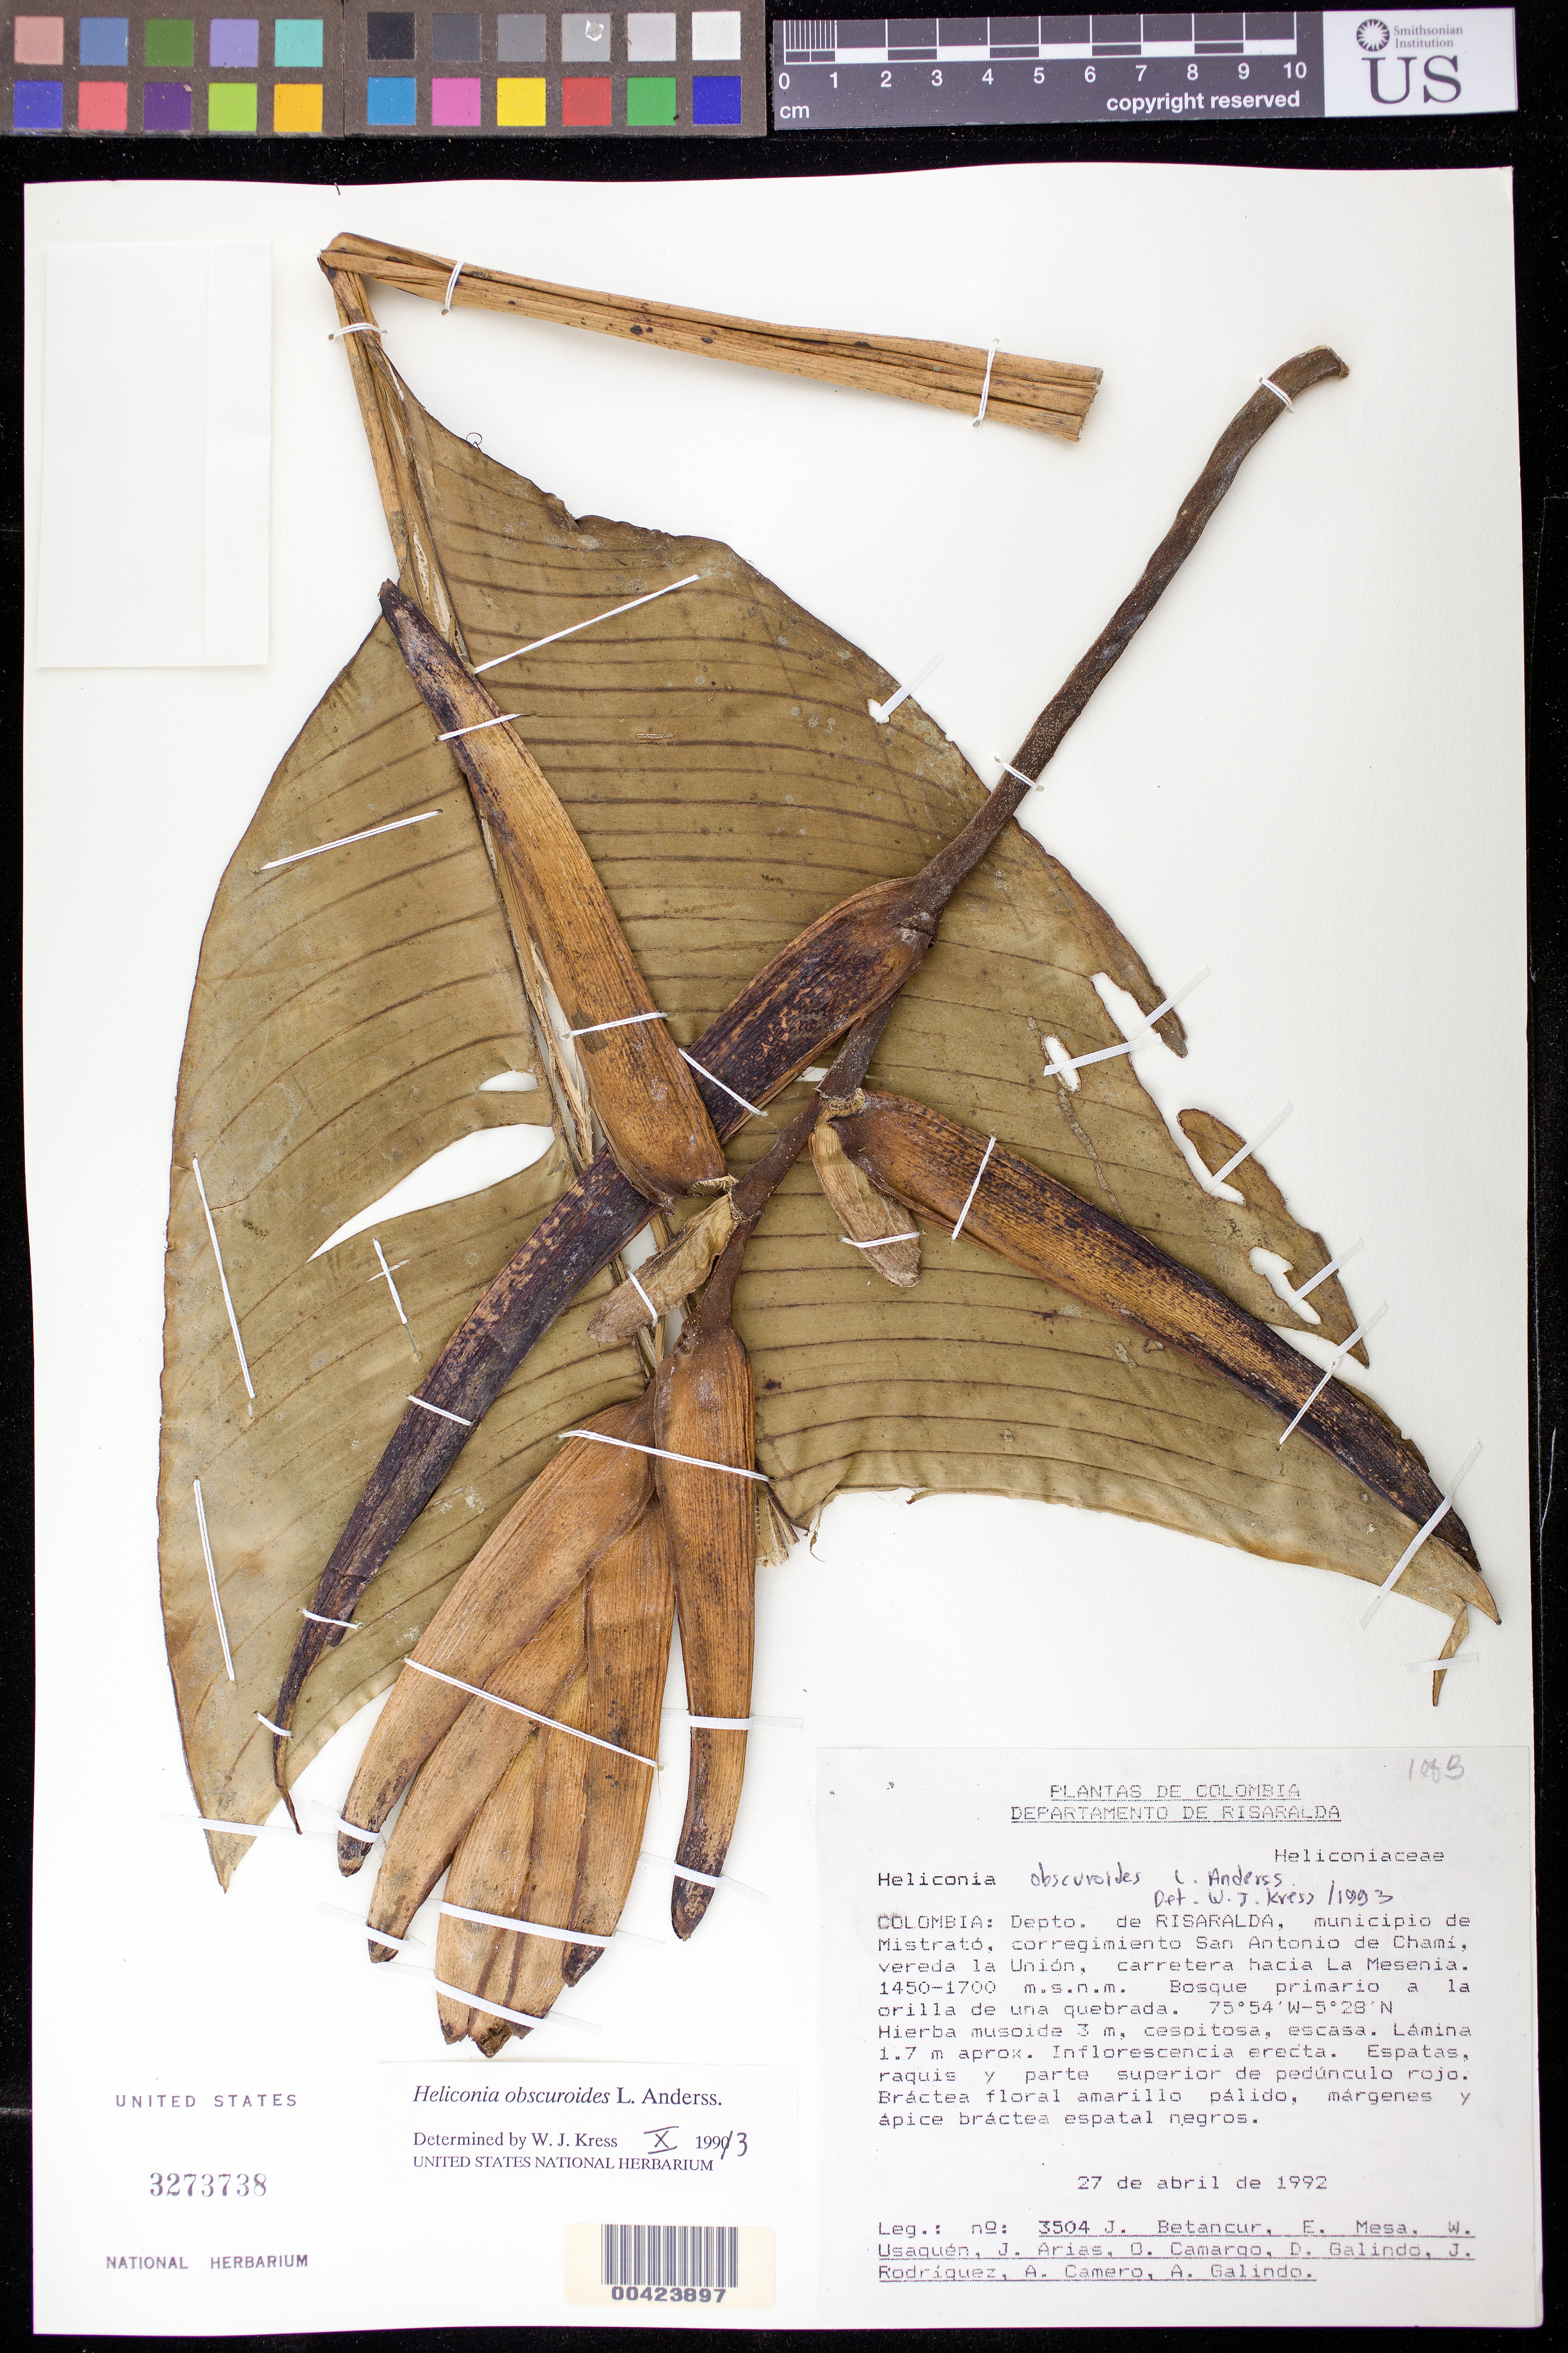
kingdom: Plantae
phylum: Tracheophyta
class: Liliopsida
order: Zingiberales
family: Heliconiaceae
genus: Heliconia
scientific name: Heliconia obscuroides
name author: L. Andersson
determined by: Kress, W. J., (US), Smithsonian Institution - National Museum of Natural History (UNITED STATES)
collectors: J. C. Betancur, E. Mesa, W. Usaquen, J. Arias, O. Camargo, D. Galindo, J. Rodriquez, A. A. Camero & A. A. Camero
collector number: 3504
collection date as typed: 27 Apr 1992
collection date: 1992-04-27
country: Colombia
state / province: Risaralda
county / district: Mistrató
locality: Corregimiento de San Antonia de Chami, Vereda La Union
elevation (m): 1450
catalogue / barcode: US 3273738